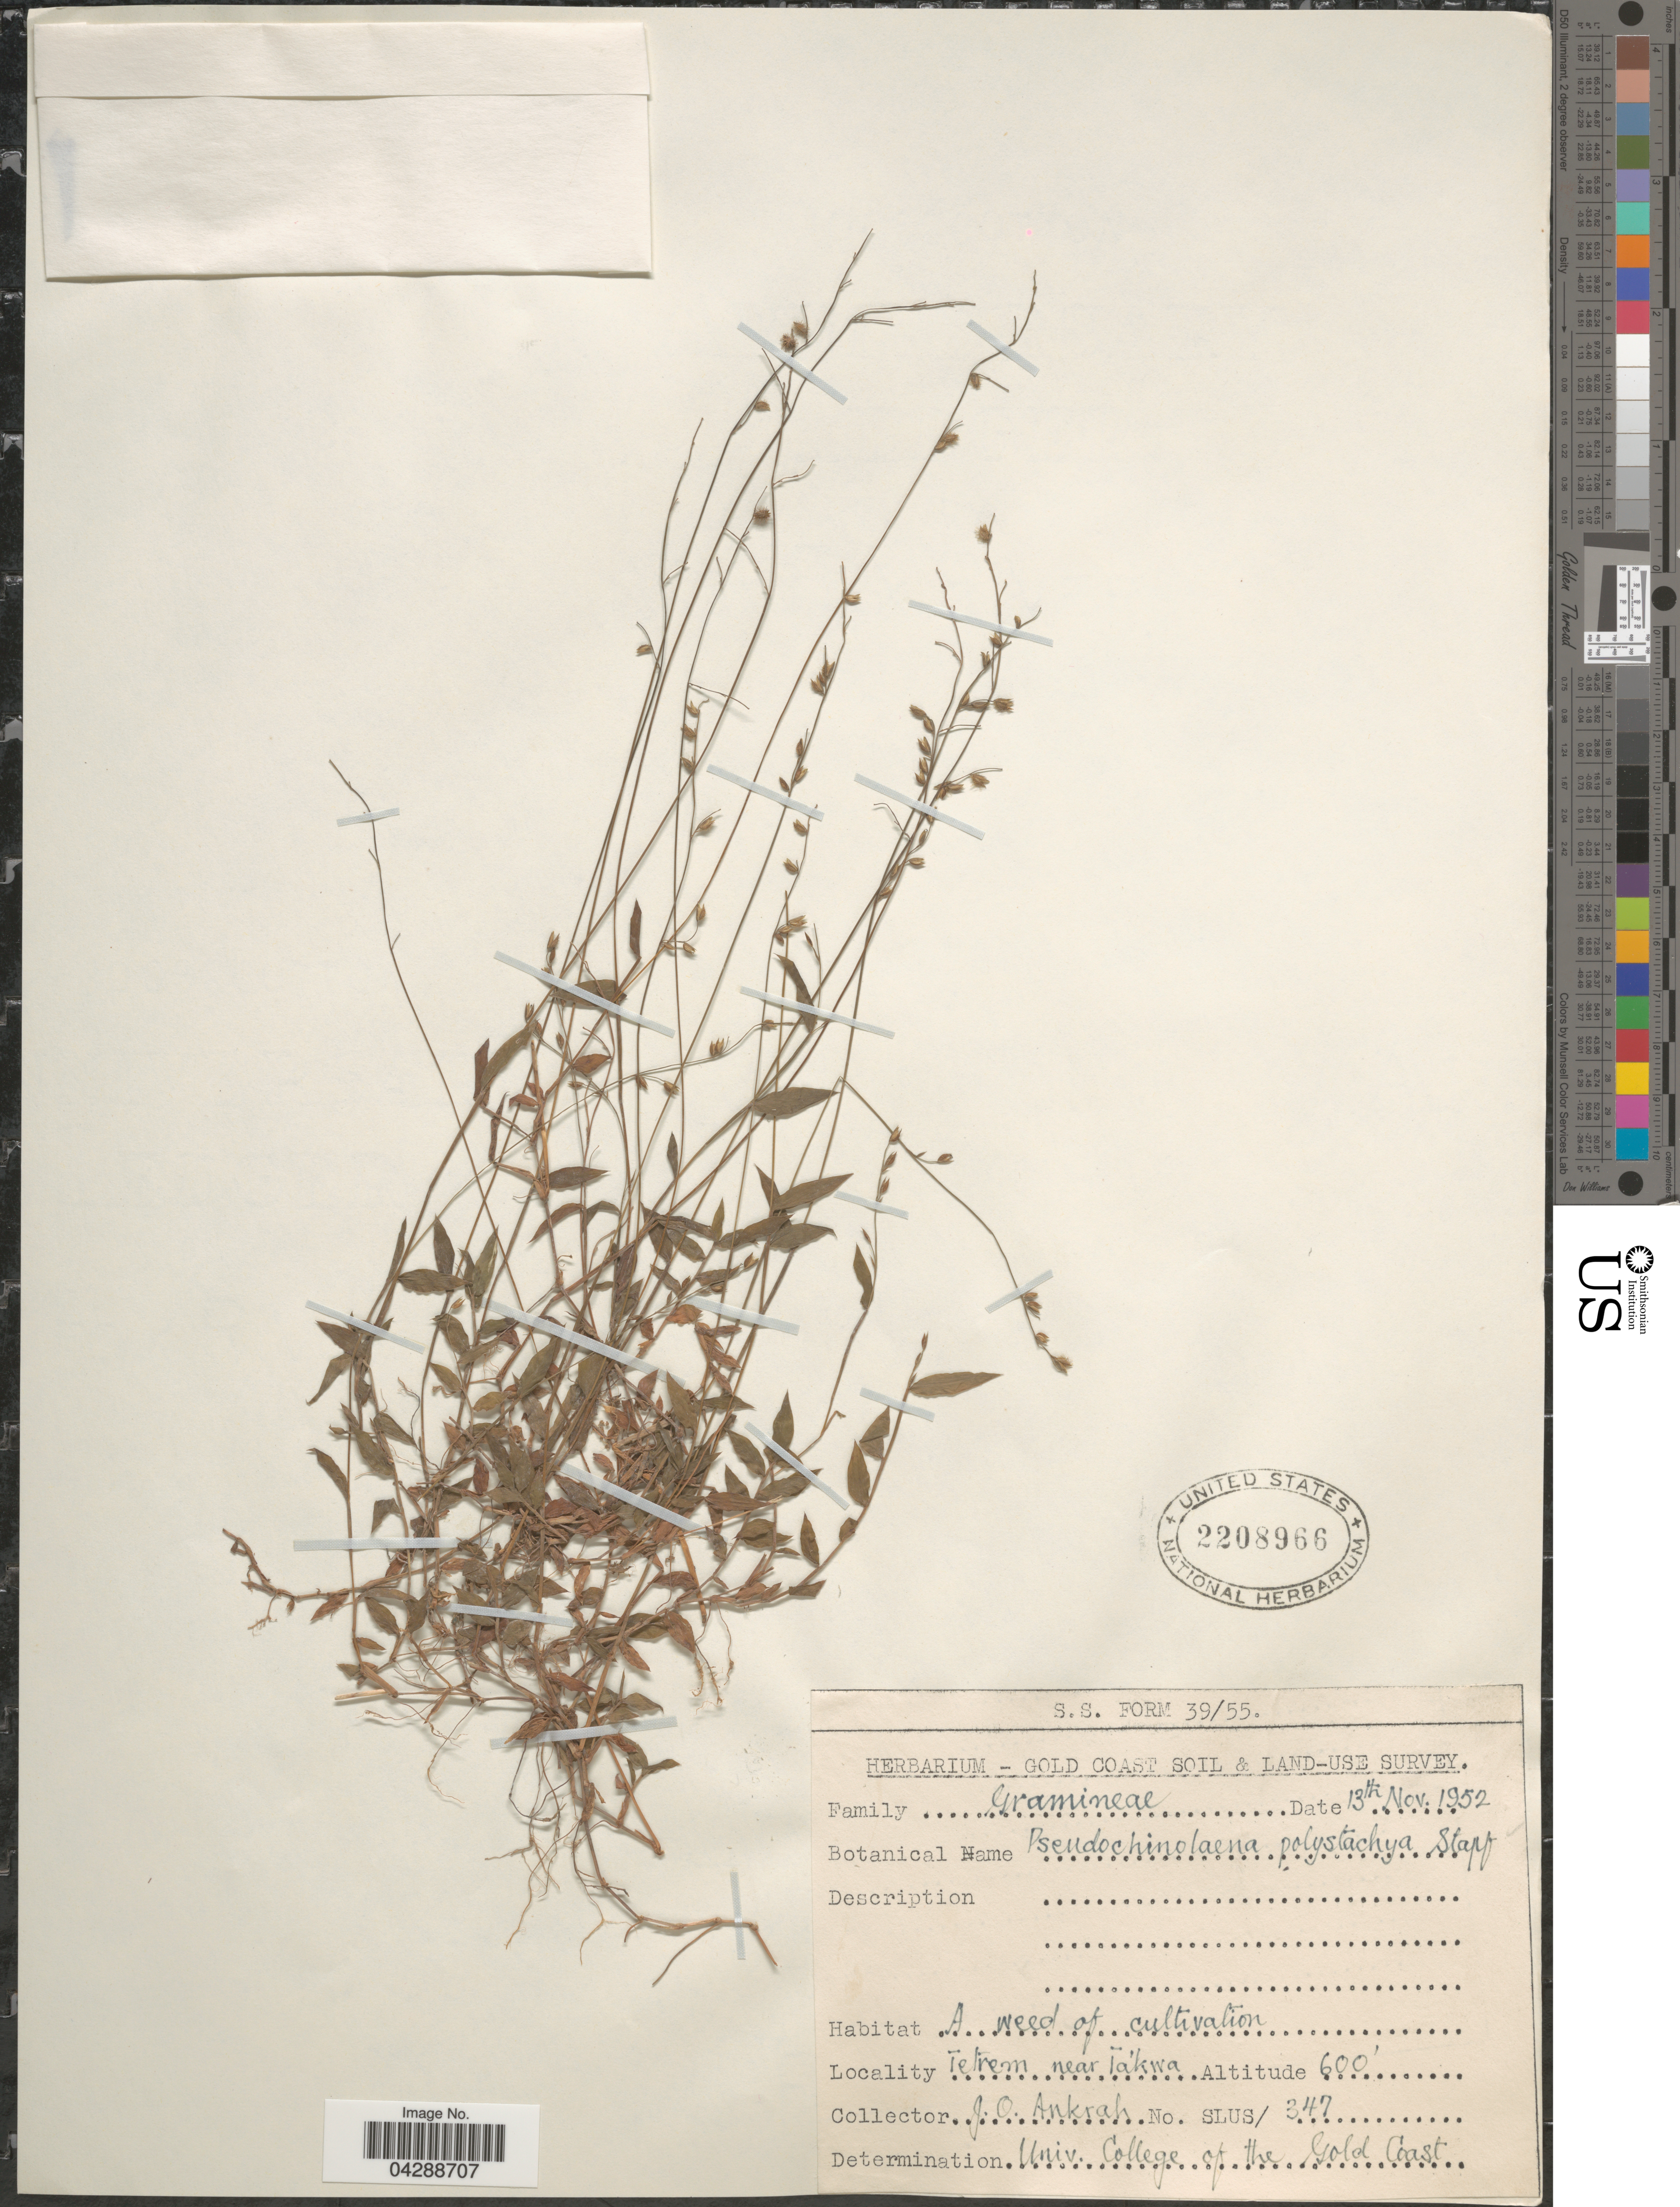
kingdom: Plantae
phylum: Tracheophyta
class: Liliopsida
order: Poales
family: Poaceae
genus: Pseudechinolaena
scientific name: Pseudechinolaena polystachya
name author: (Kunth) Stapf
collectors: J. Ankrah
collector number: SLUS/347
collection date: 1952-11-13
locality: Tetrem near Tákwa.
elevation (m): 183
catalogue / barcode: US 2208966